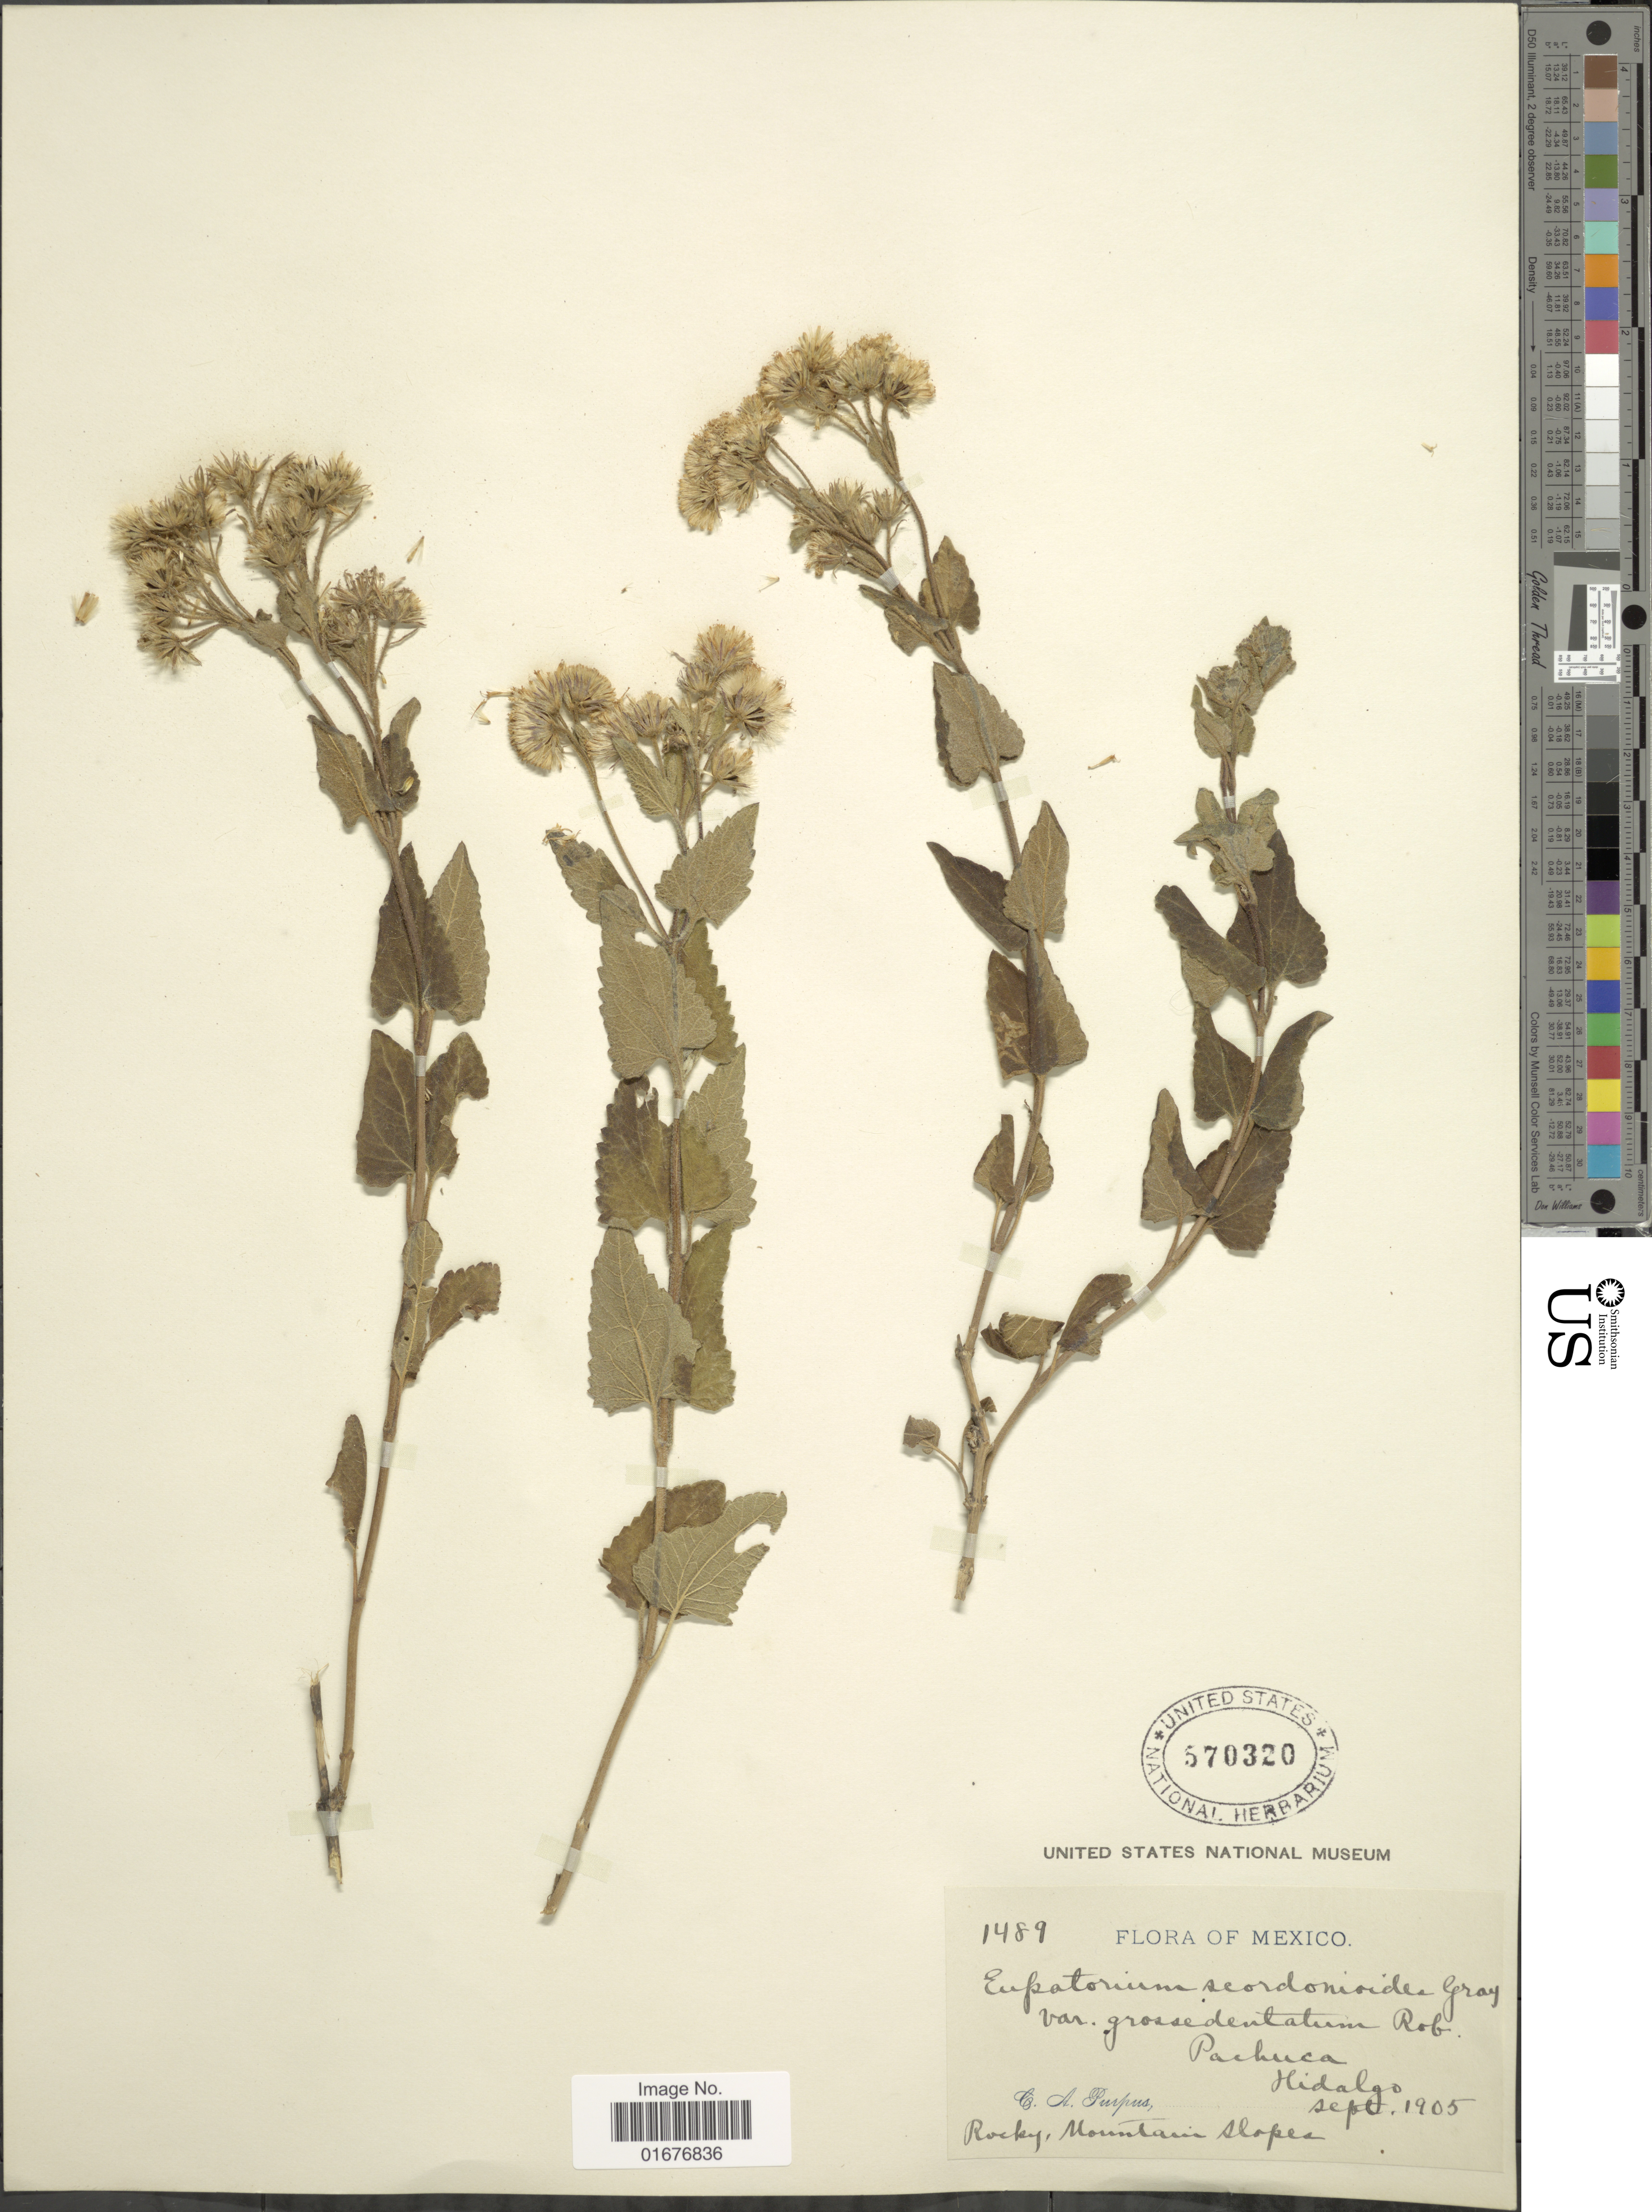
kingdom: Plantae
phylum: Tracheophyta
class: Magnoliopsida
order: Asterales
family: Asteraceae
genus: Ageratina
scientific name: Ageratina scorodonioides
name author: (A. Gray) R.M. King & H. Rob.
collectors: C. A. Purpus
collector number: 1489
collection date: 1905-09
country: Mexico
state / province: Hidalgo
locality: Pachuca, Hidalgo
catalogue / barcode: US 570320